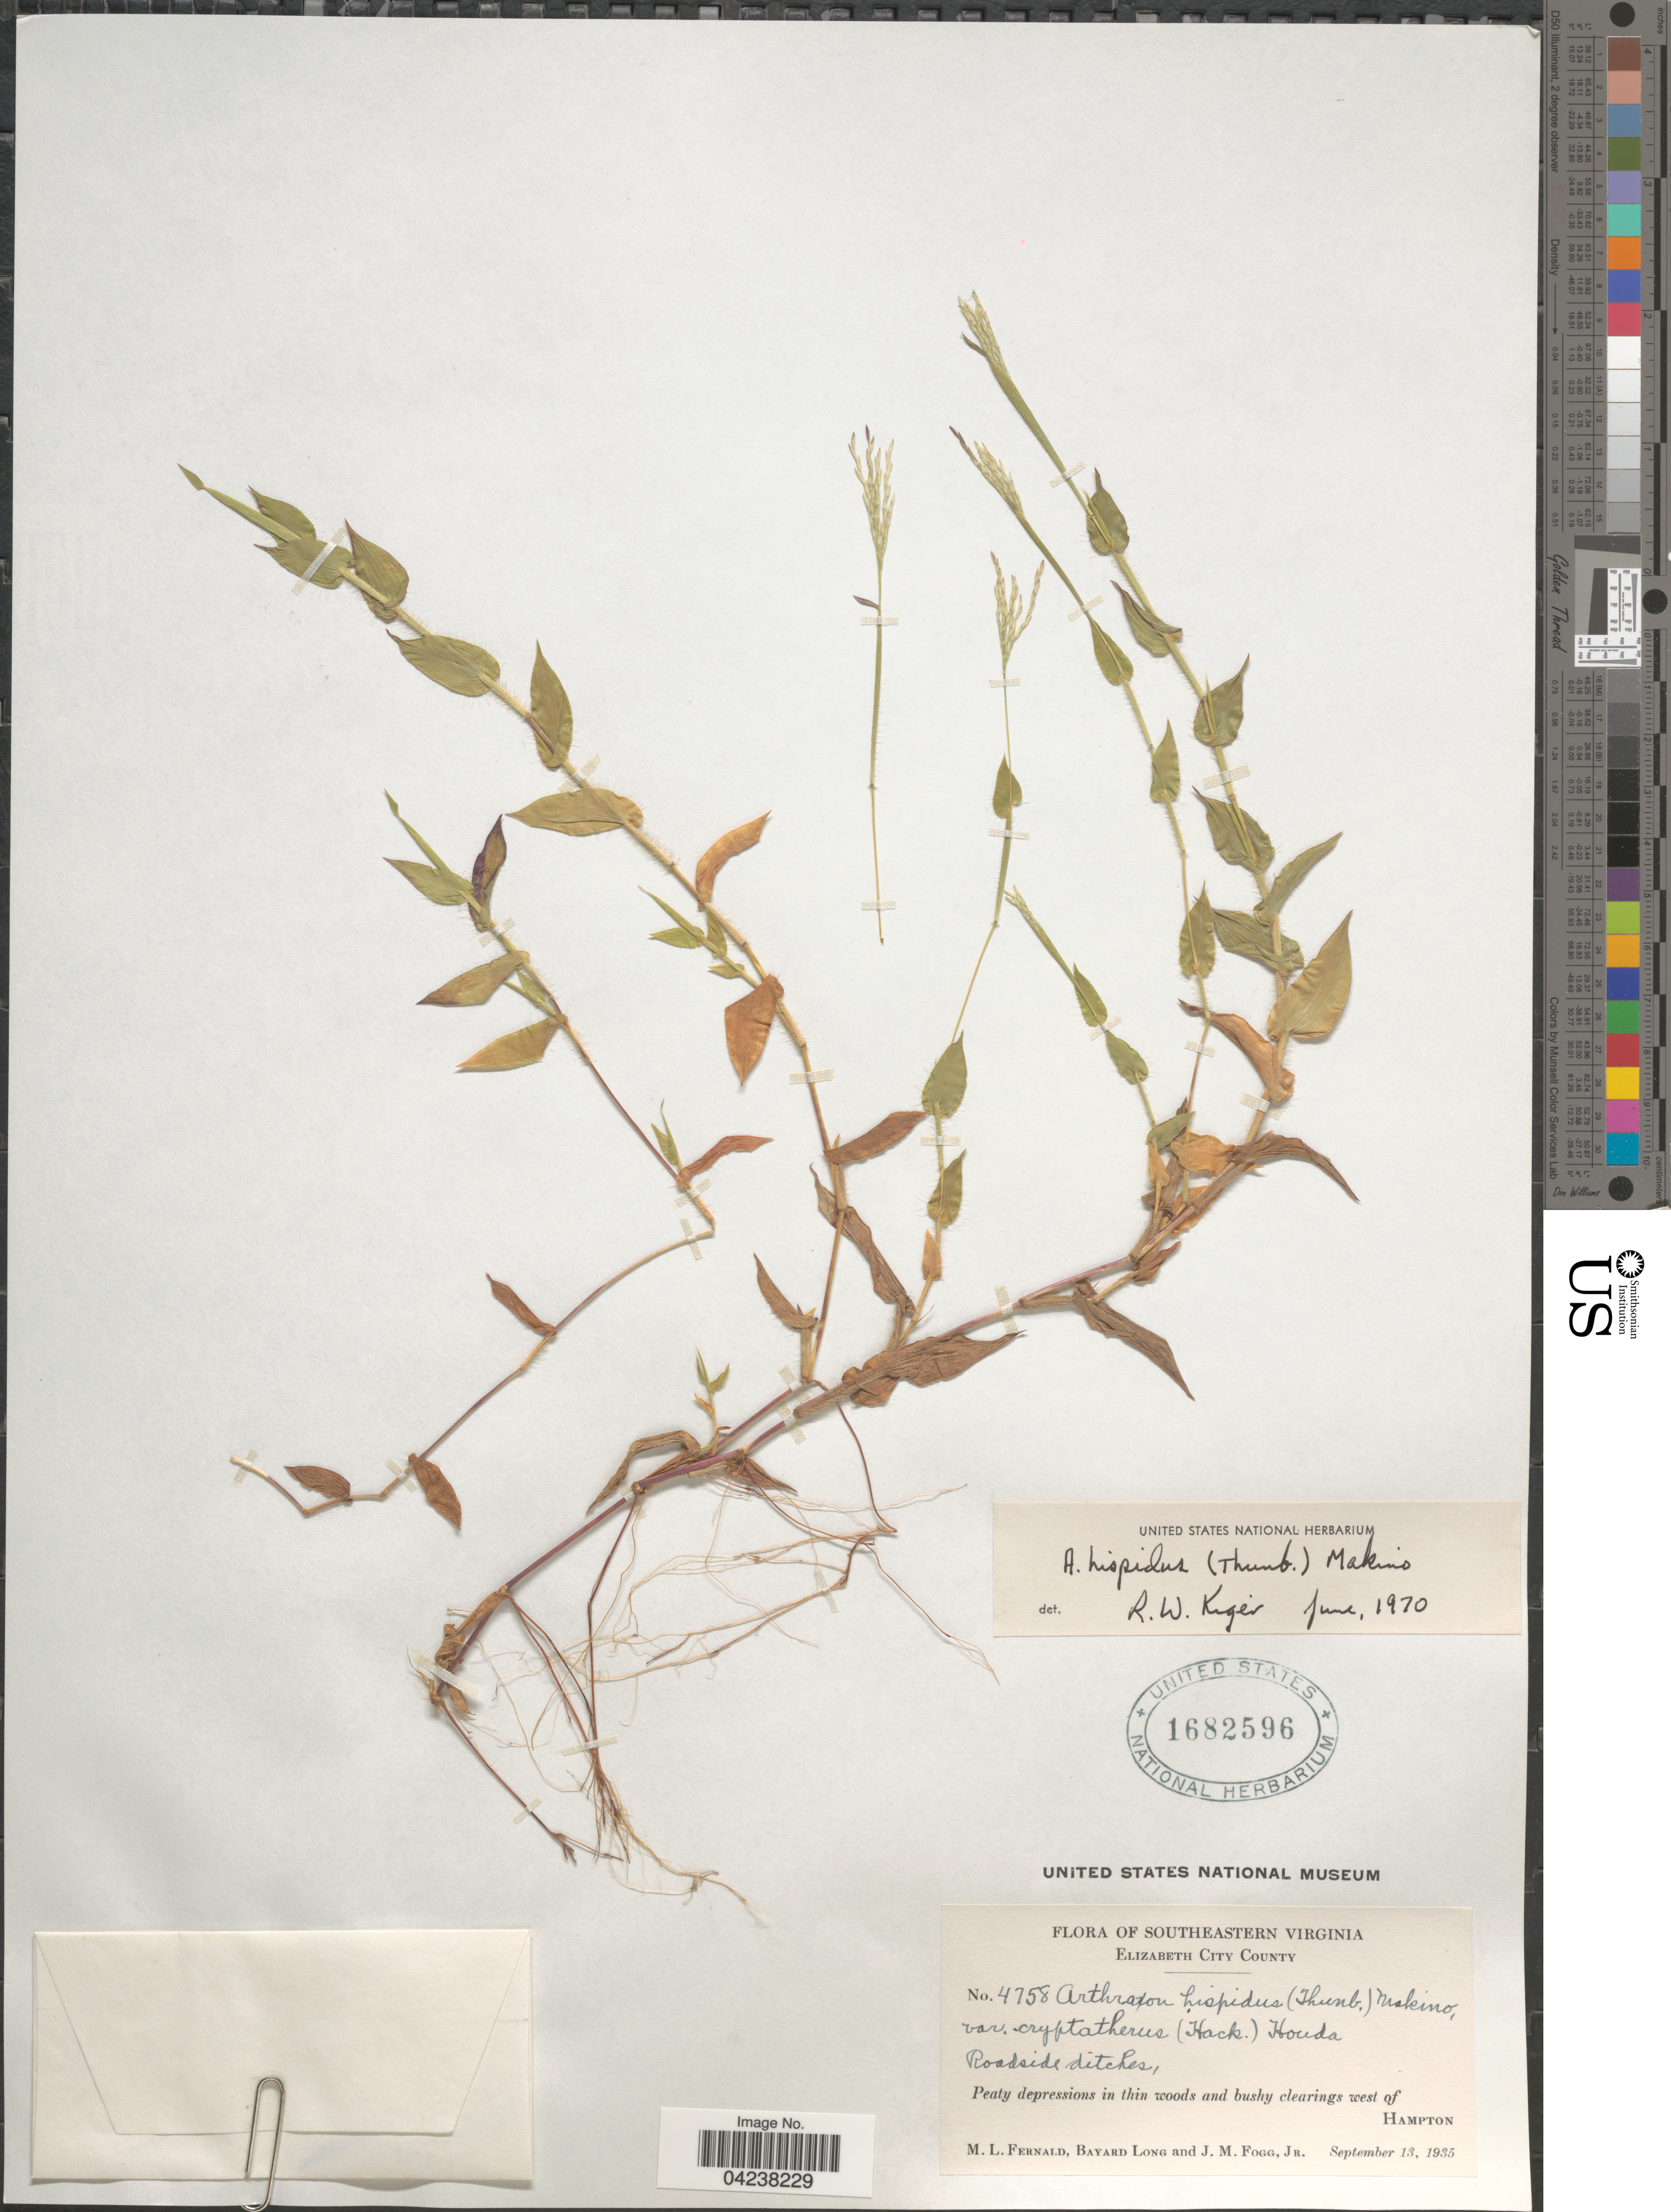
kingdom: Plantae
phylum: Tracheophyta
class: Liliopsida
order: Poales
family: Poaceae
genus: Arthraxon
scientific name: Arthraxon hispidus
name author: (Thunb.) Makino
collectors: M. L. Fernald, B. Long & J. Fogg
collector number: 4758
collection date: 1935-09-13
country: United States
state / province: Virginia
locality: Southeastern Virginia. Roadside ditches, Peaty depressions in thin woods and bushy clearings west of Hampton.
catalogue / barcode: US 1682596